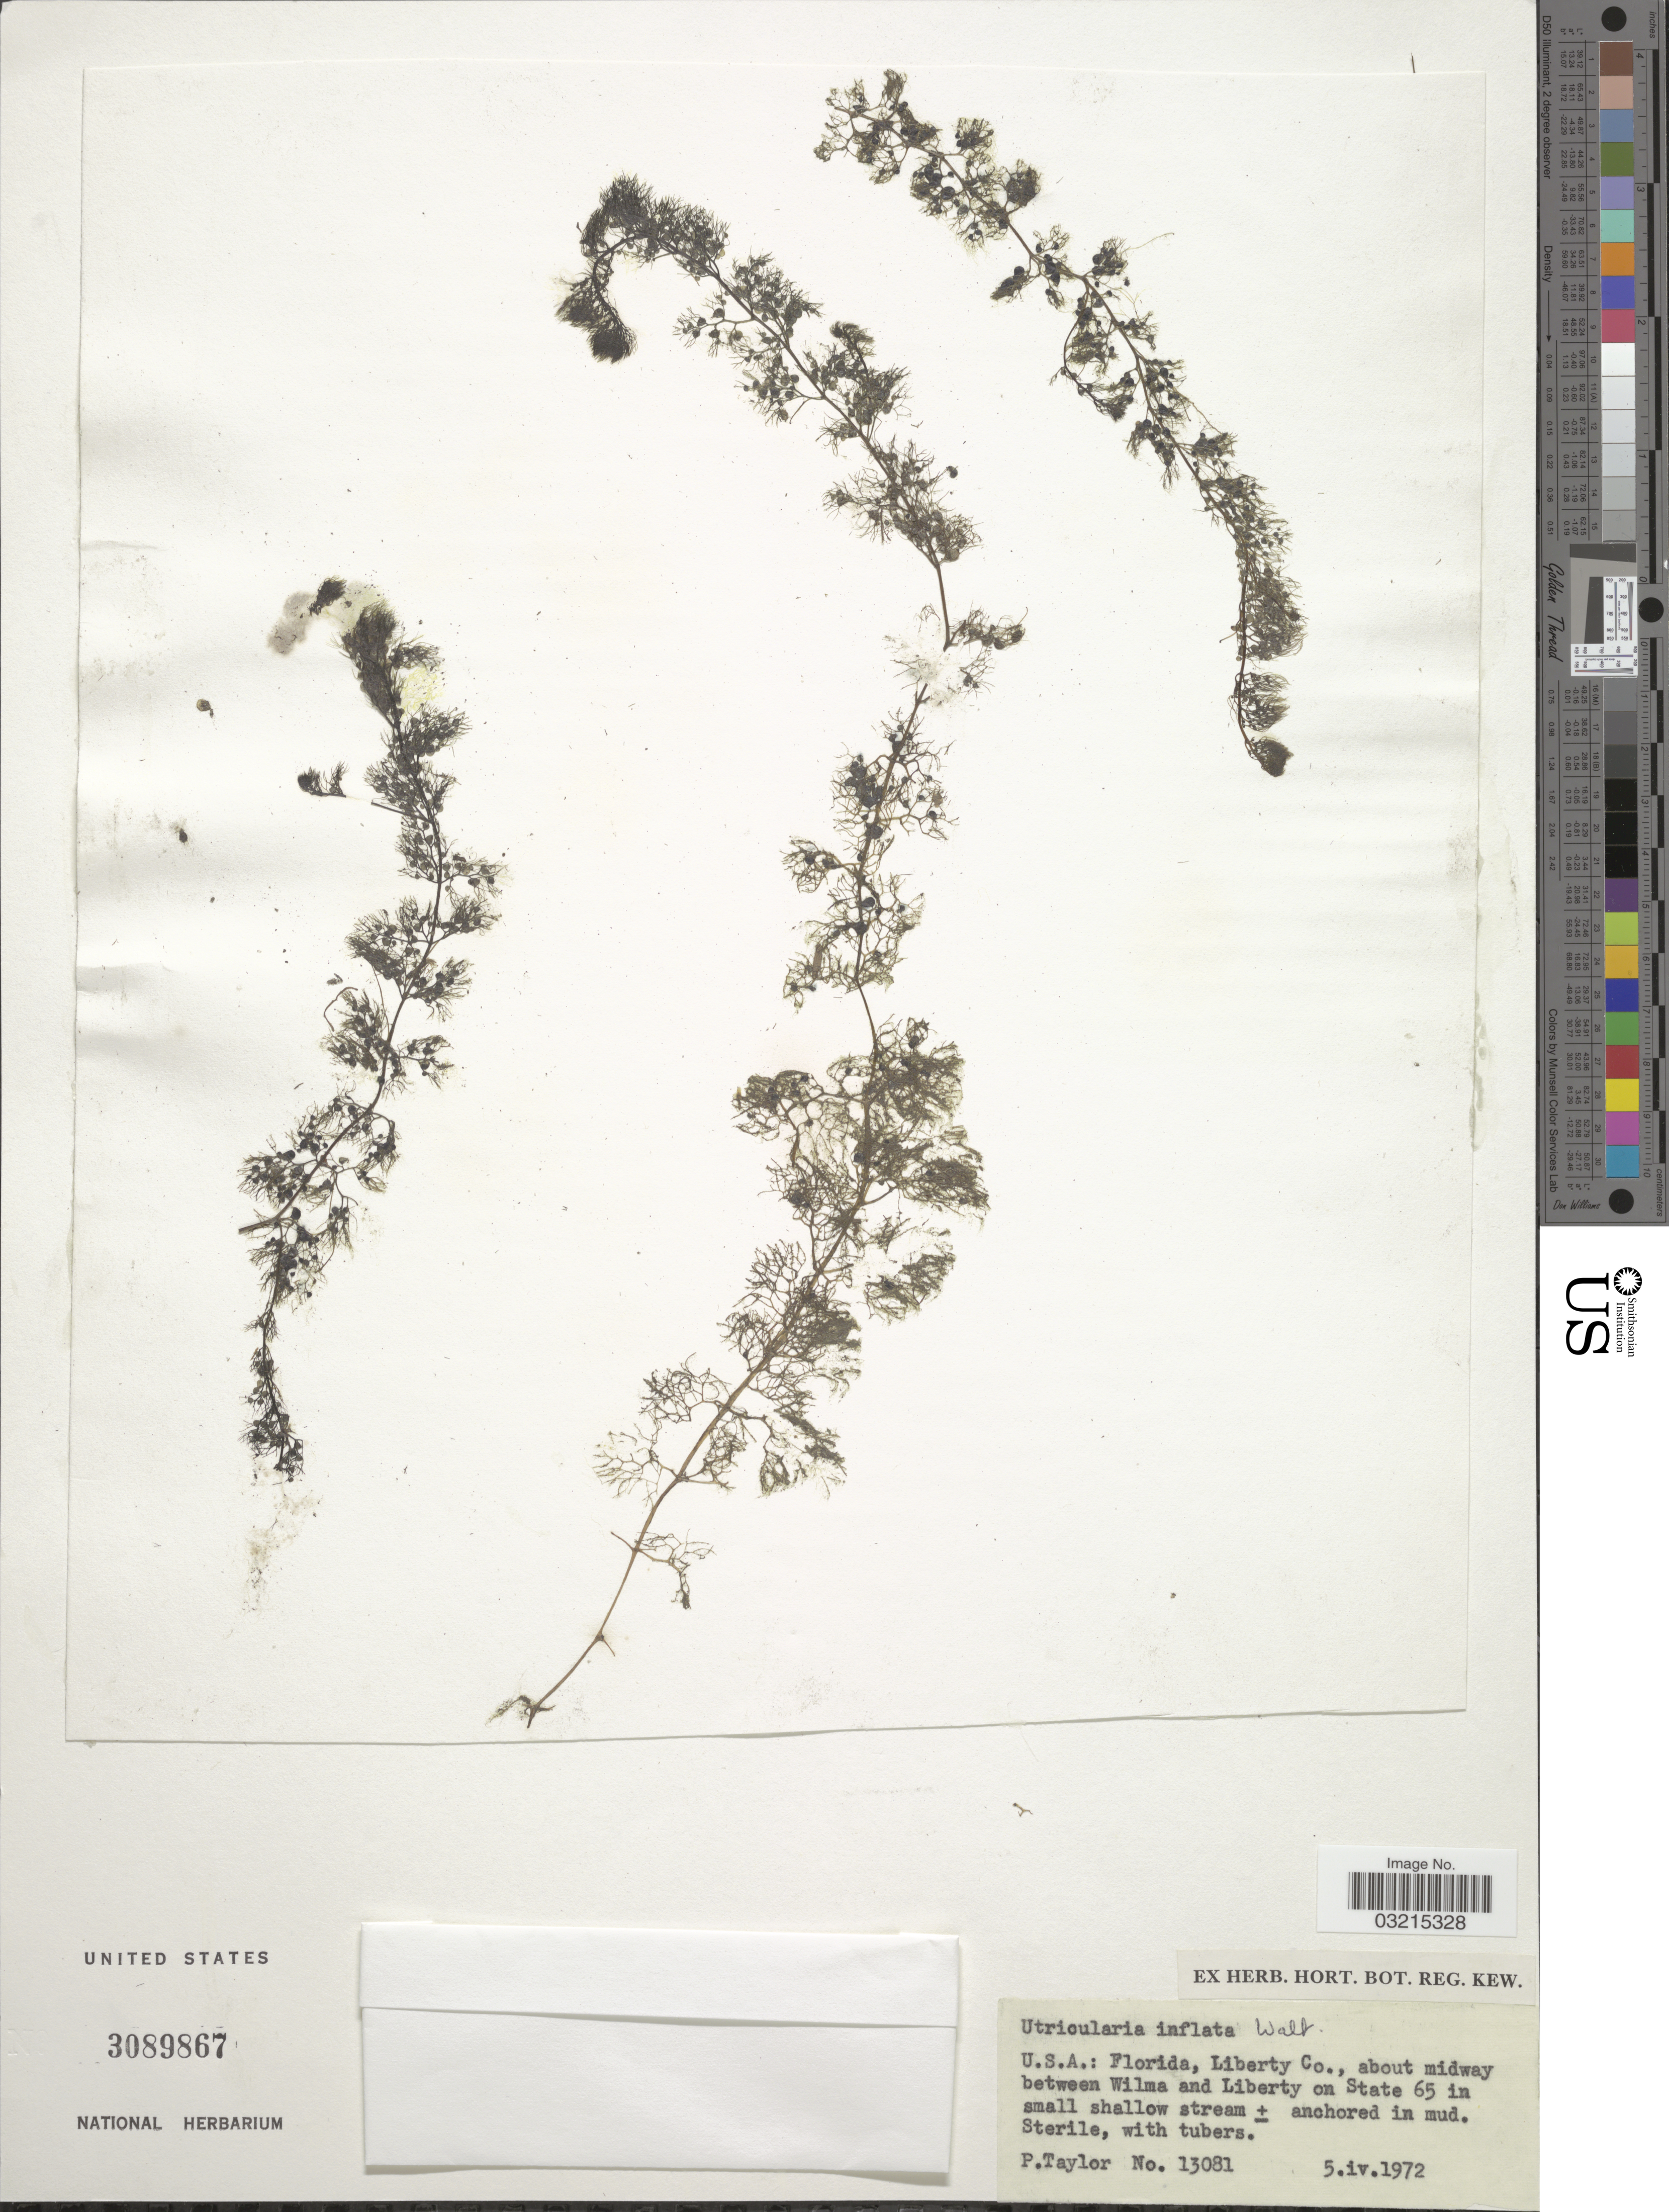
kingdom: Plantae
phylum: Tracheophyta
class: Magnoliopsida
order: Lamiales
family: Lentibulariaceae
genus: Utricularia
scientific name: Utricularia inflata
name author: Walter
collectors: P. Taylor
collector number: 13081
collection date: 1972-04-05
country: United States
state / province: Florida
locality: Liberty Co., about midway between Wilma and Liberty on State 65 in small shallow stream.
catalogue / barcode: US 3089867